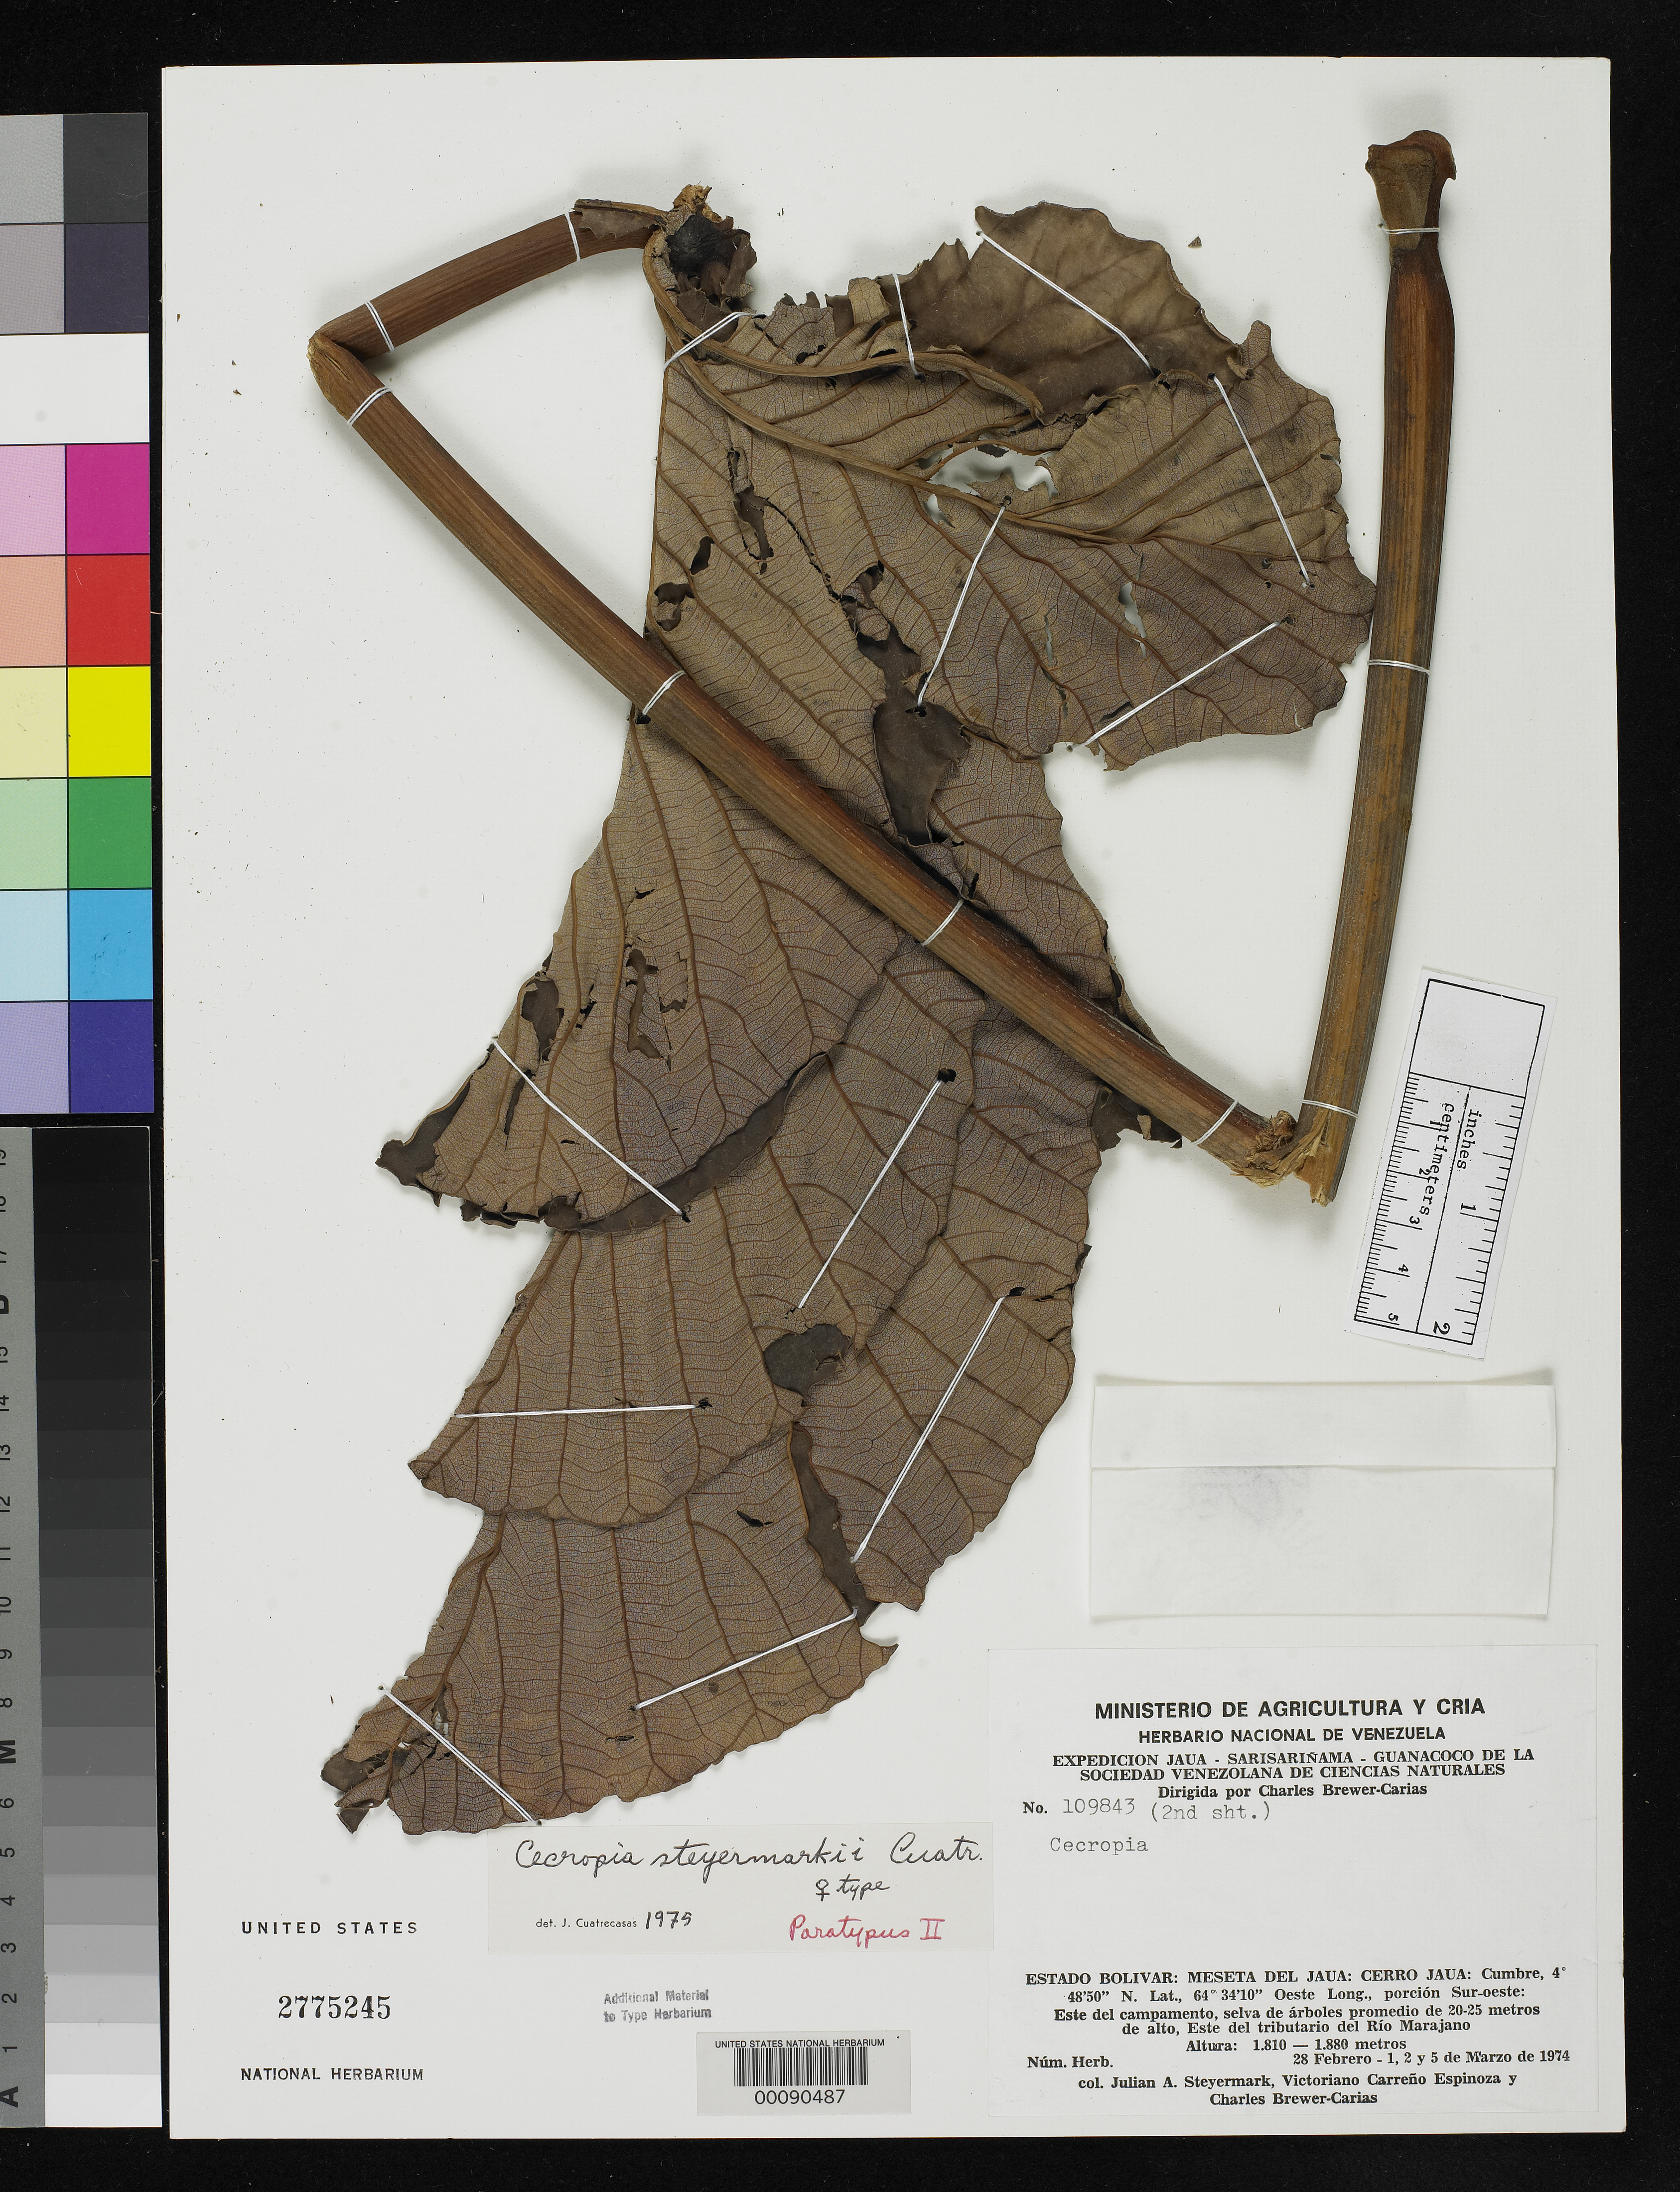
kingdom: Plantae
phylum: Tracheophyta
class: Magnoliopsida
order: Rosales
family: Urticaceae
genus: Cecropia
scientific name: Cecropia steyermarkii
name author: Cuatrec.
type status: Paratype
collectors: J. Steyermark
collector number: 109843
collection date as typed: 28 Feb 1974 to 05 Mar 1974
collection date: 1974-02-28/1974-03-05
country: Venezuela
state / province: Bolivar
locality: Cerro Jaua.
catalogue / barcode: US 2775245